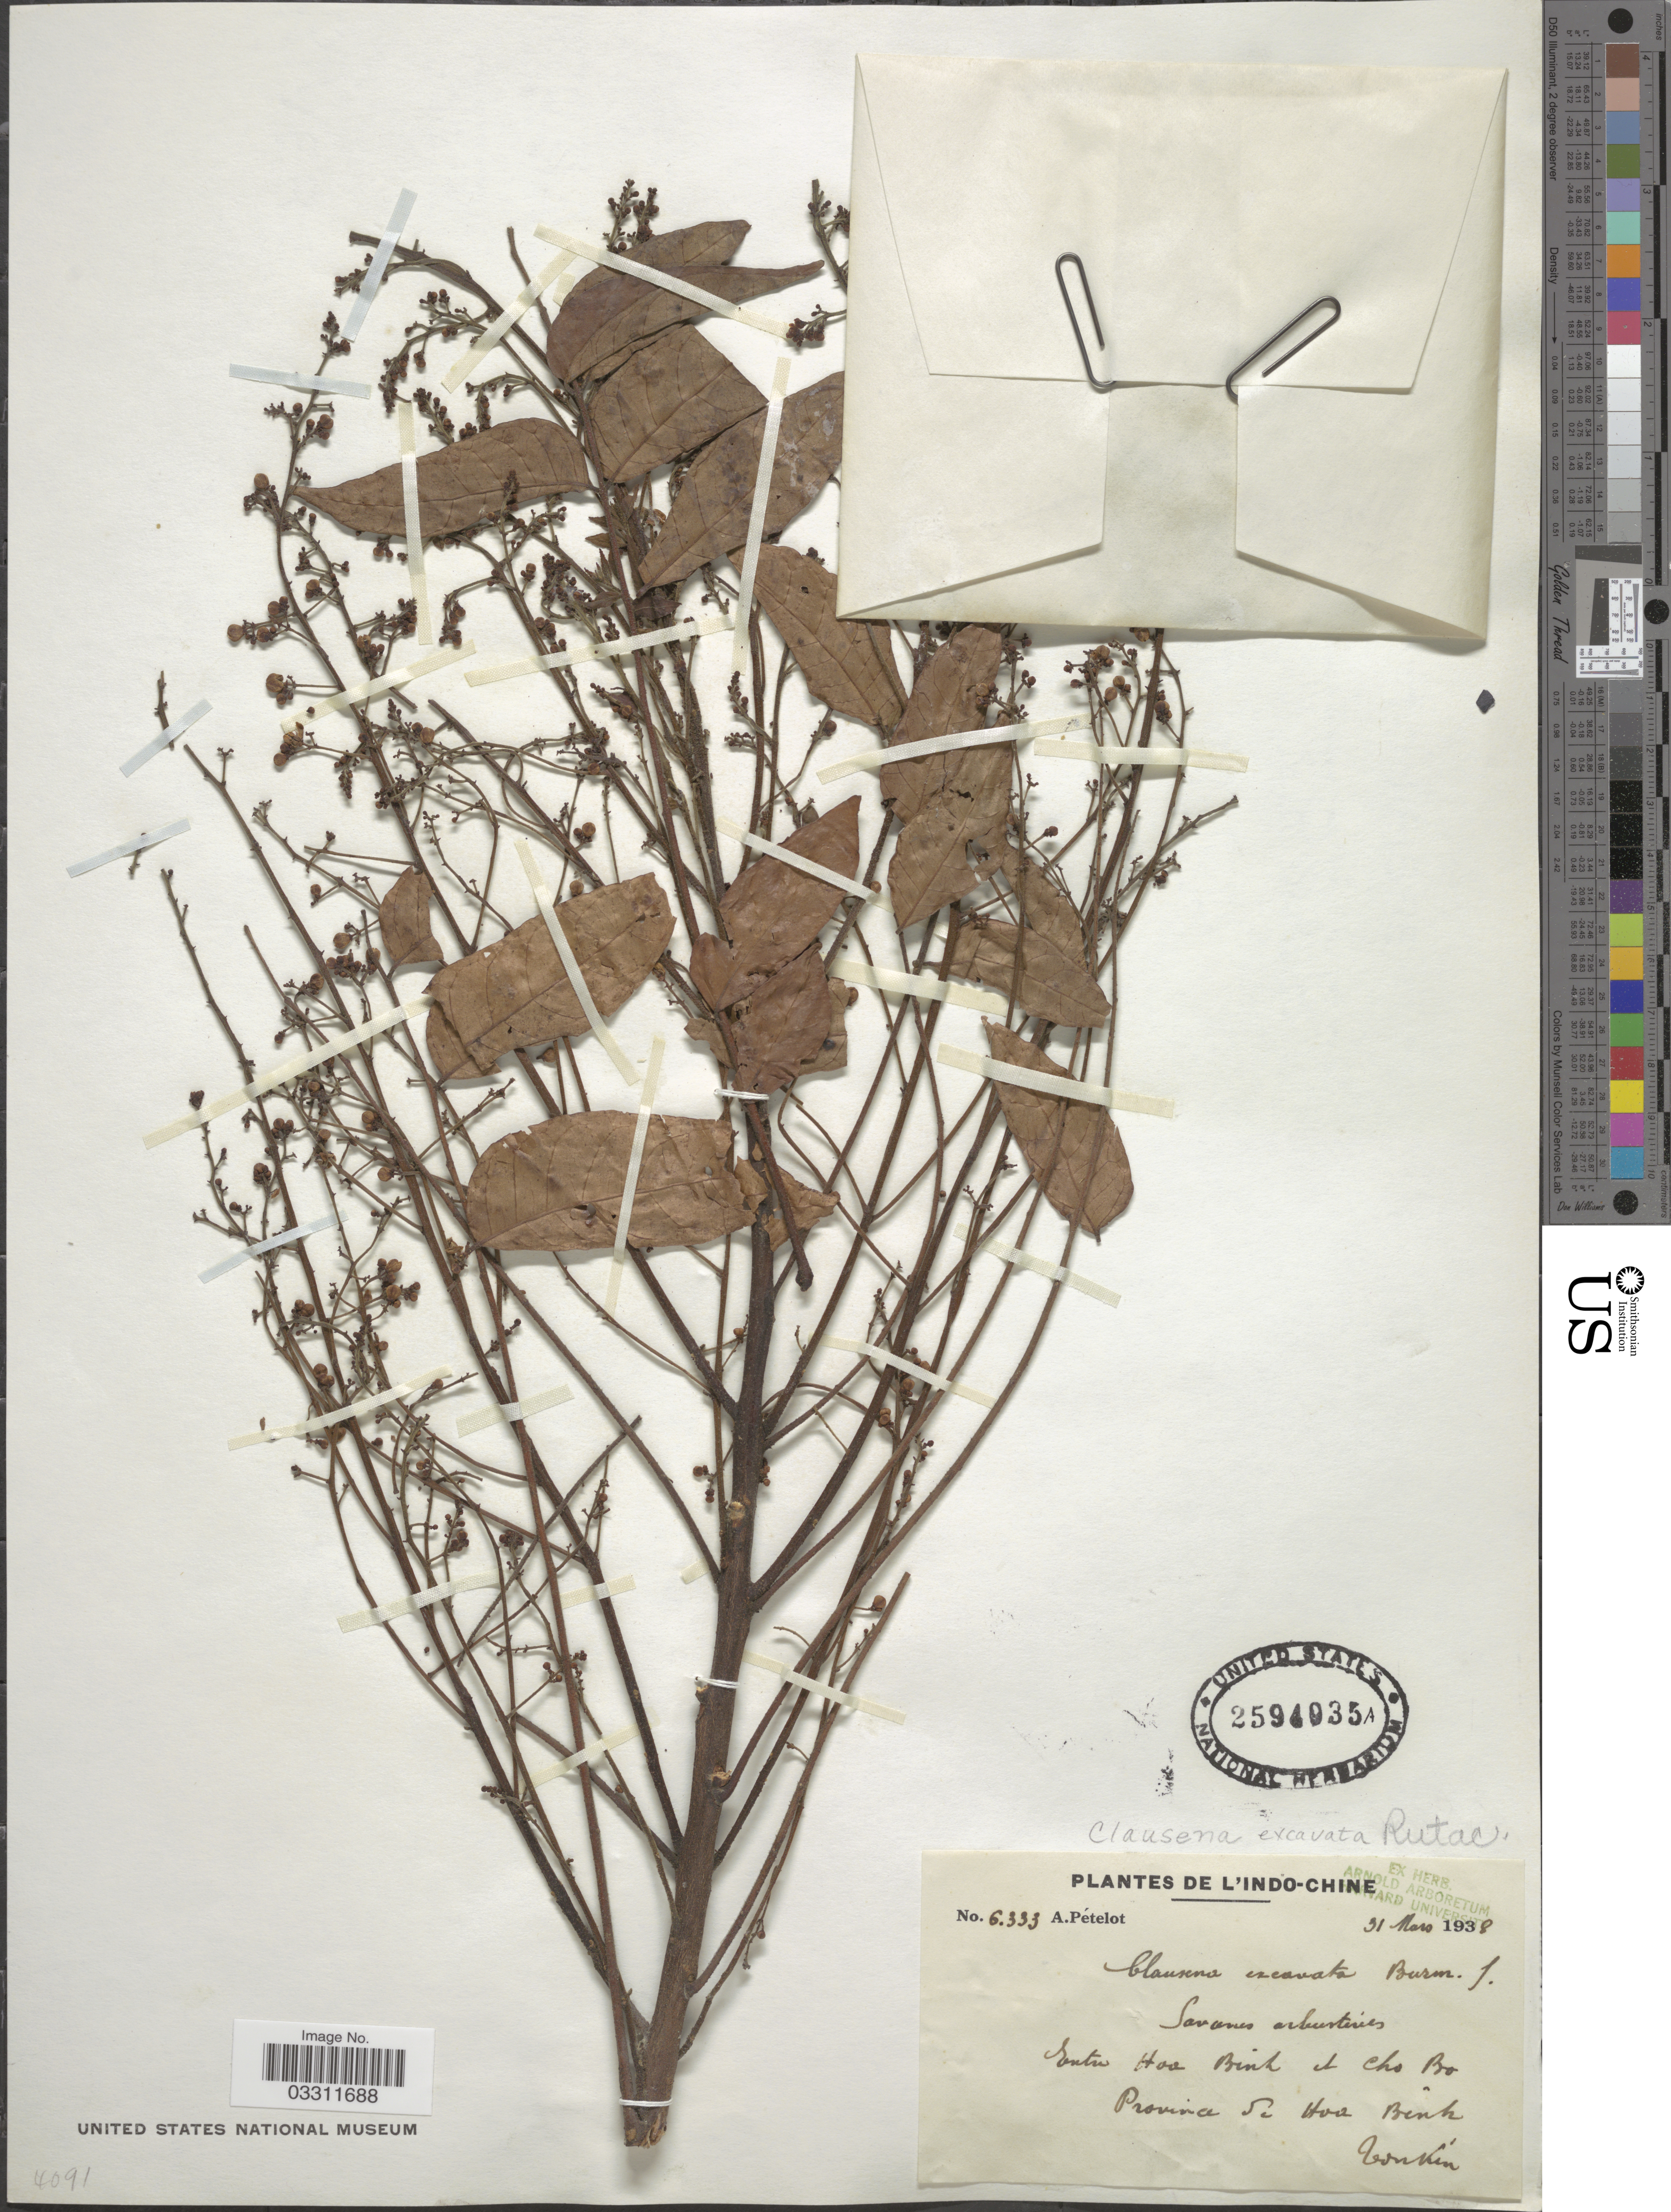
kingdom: Plantae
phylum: Tracheophyta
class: Magnoliopsida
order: Sapindales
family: Rutaceae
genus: Clausena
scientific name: Clausena excavata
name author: Burm. f.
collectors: A. Petelot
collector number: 6333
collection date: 1938-03-31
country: Vietnam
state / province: Hoa Binh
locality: Indo-Chine. Entre Hoo Bink et Cho Bo. province de Hoa Binh.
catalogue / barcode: US 2594935A